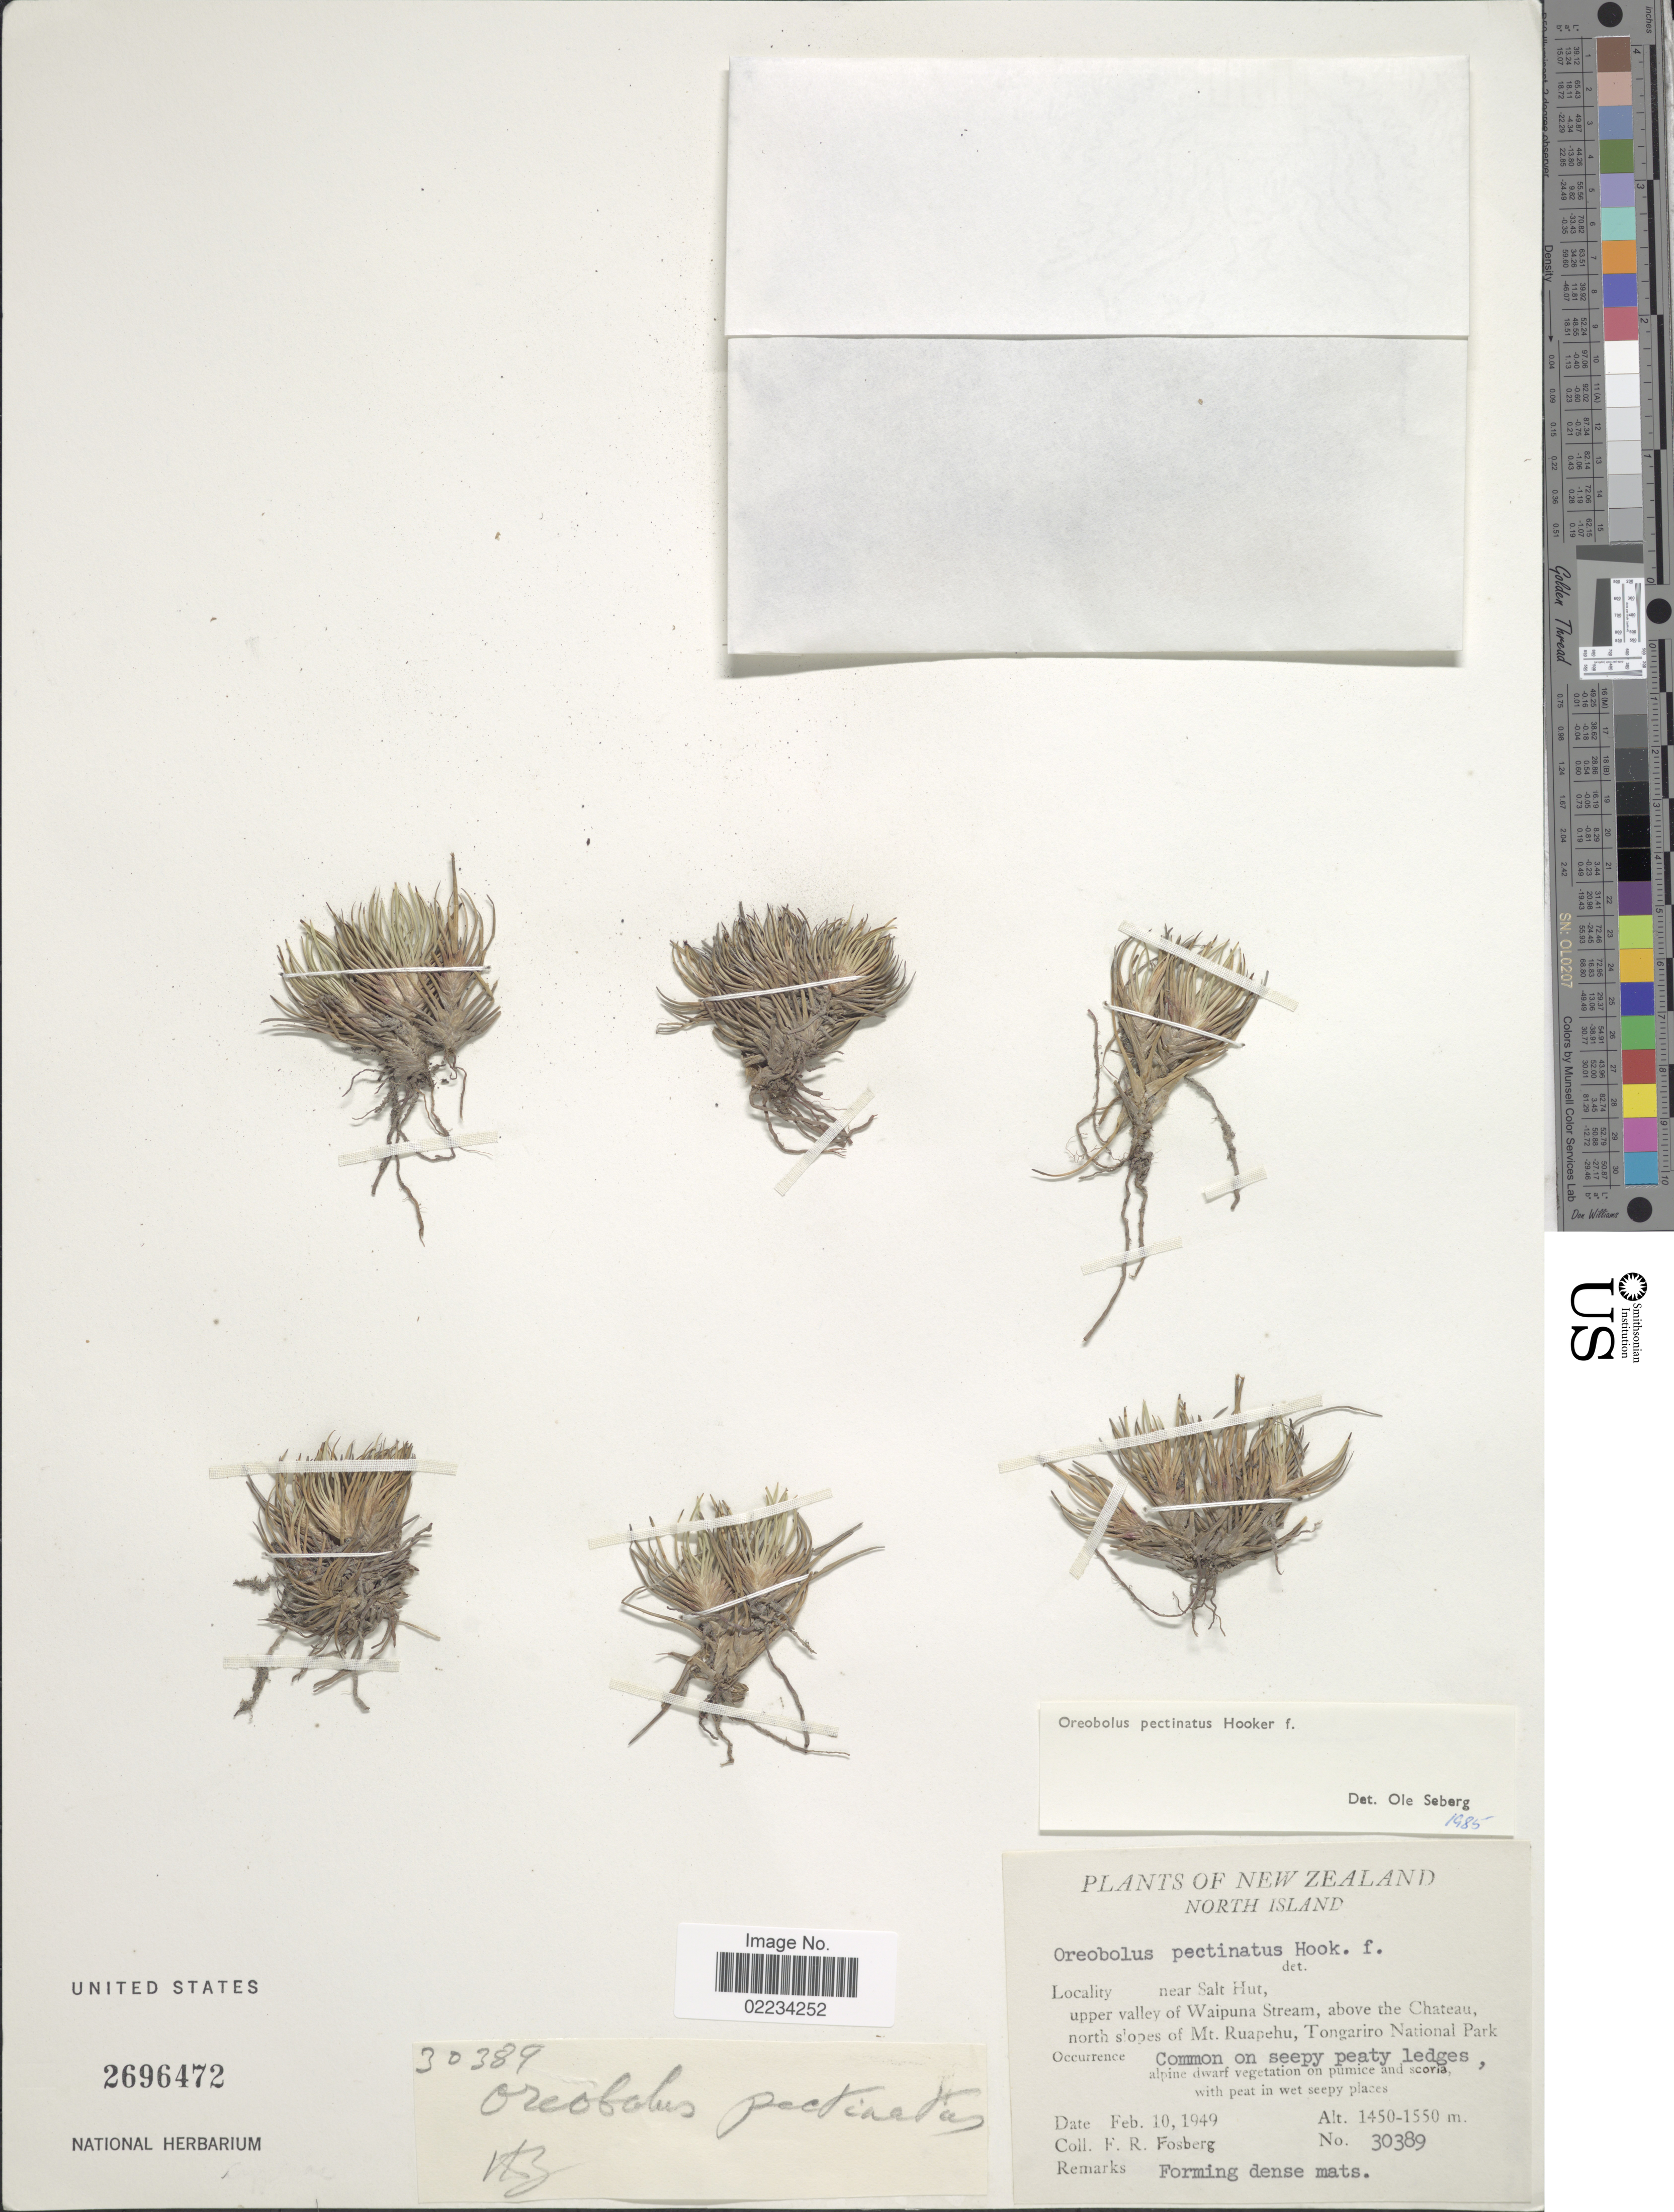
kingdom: Plantae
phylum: Tracheophyta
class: Liliopsida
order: Poales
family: Cyperaceae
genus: Oreobolus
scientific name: Oreobolus pectinatus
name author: Hook. f.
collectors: F. R. Fosberg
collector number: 30389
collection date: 1949-02-10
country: New Zealand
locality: North Island, near Salt Hut, upper valley of Waipuna Stream, above the Chateau, north slopes of Mt Ruapehu, Tongariro National Park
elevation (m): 1450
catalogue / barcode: US 2696472